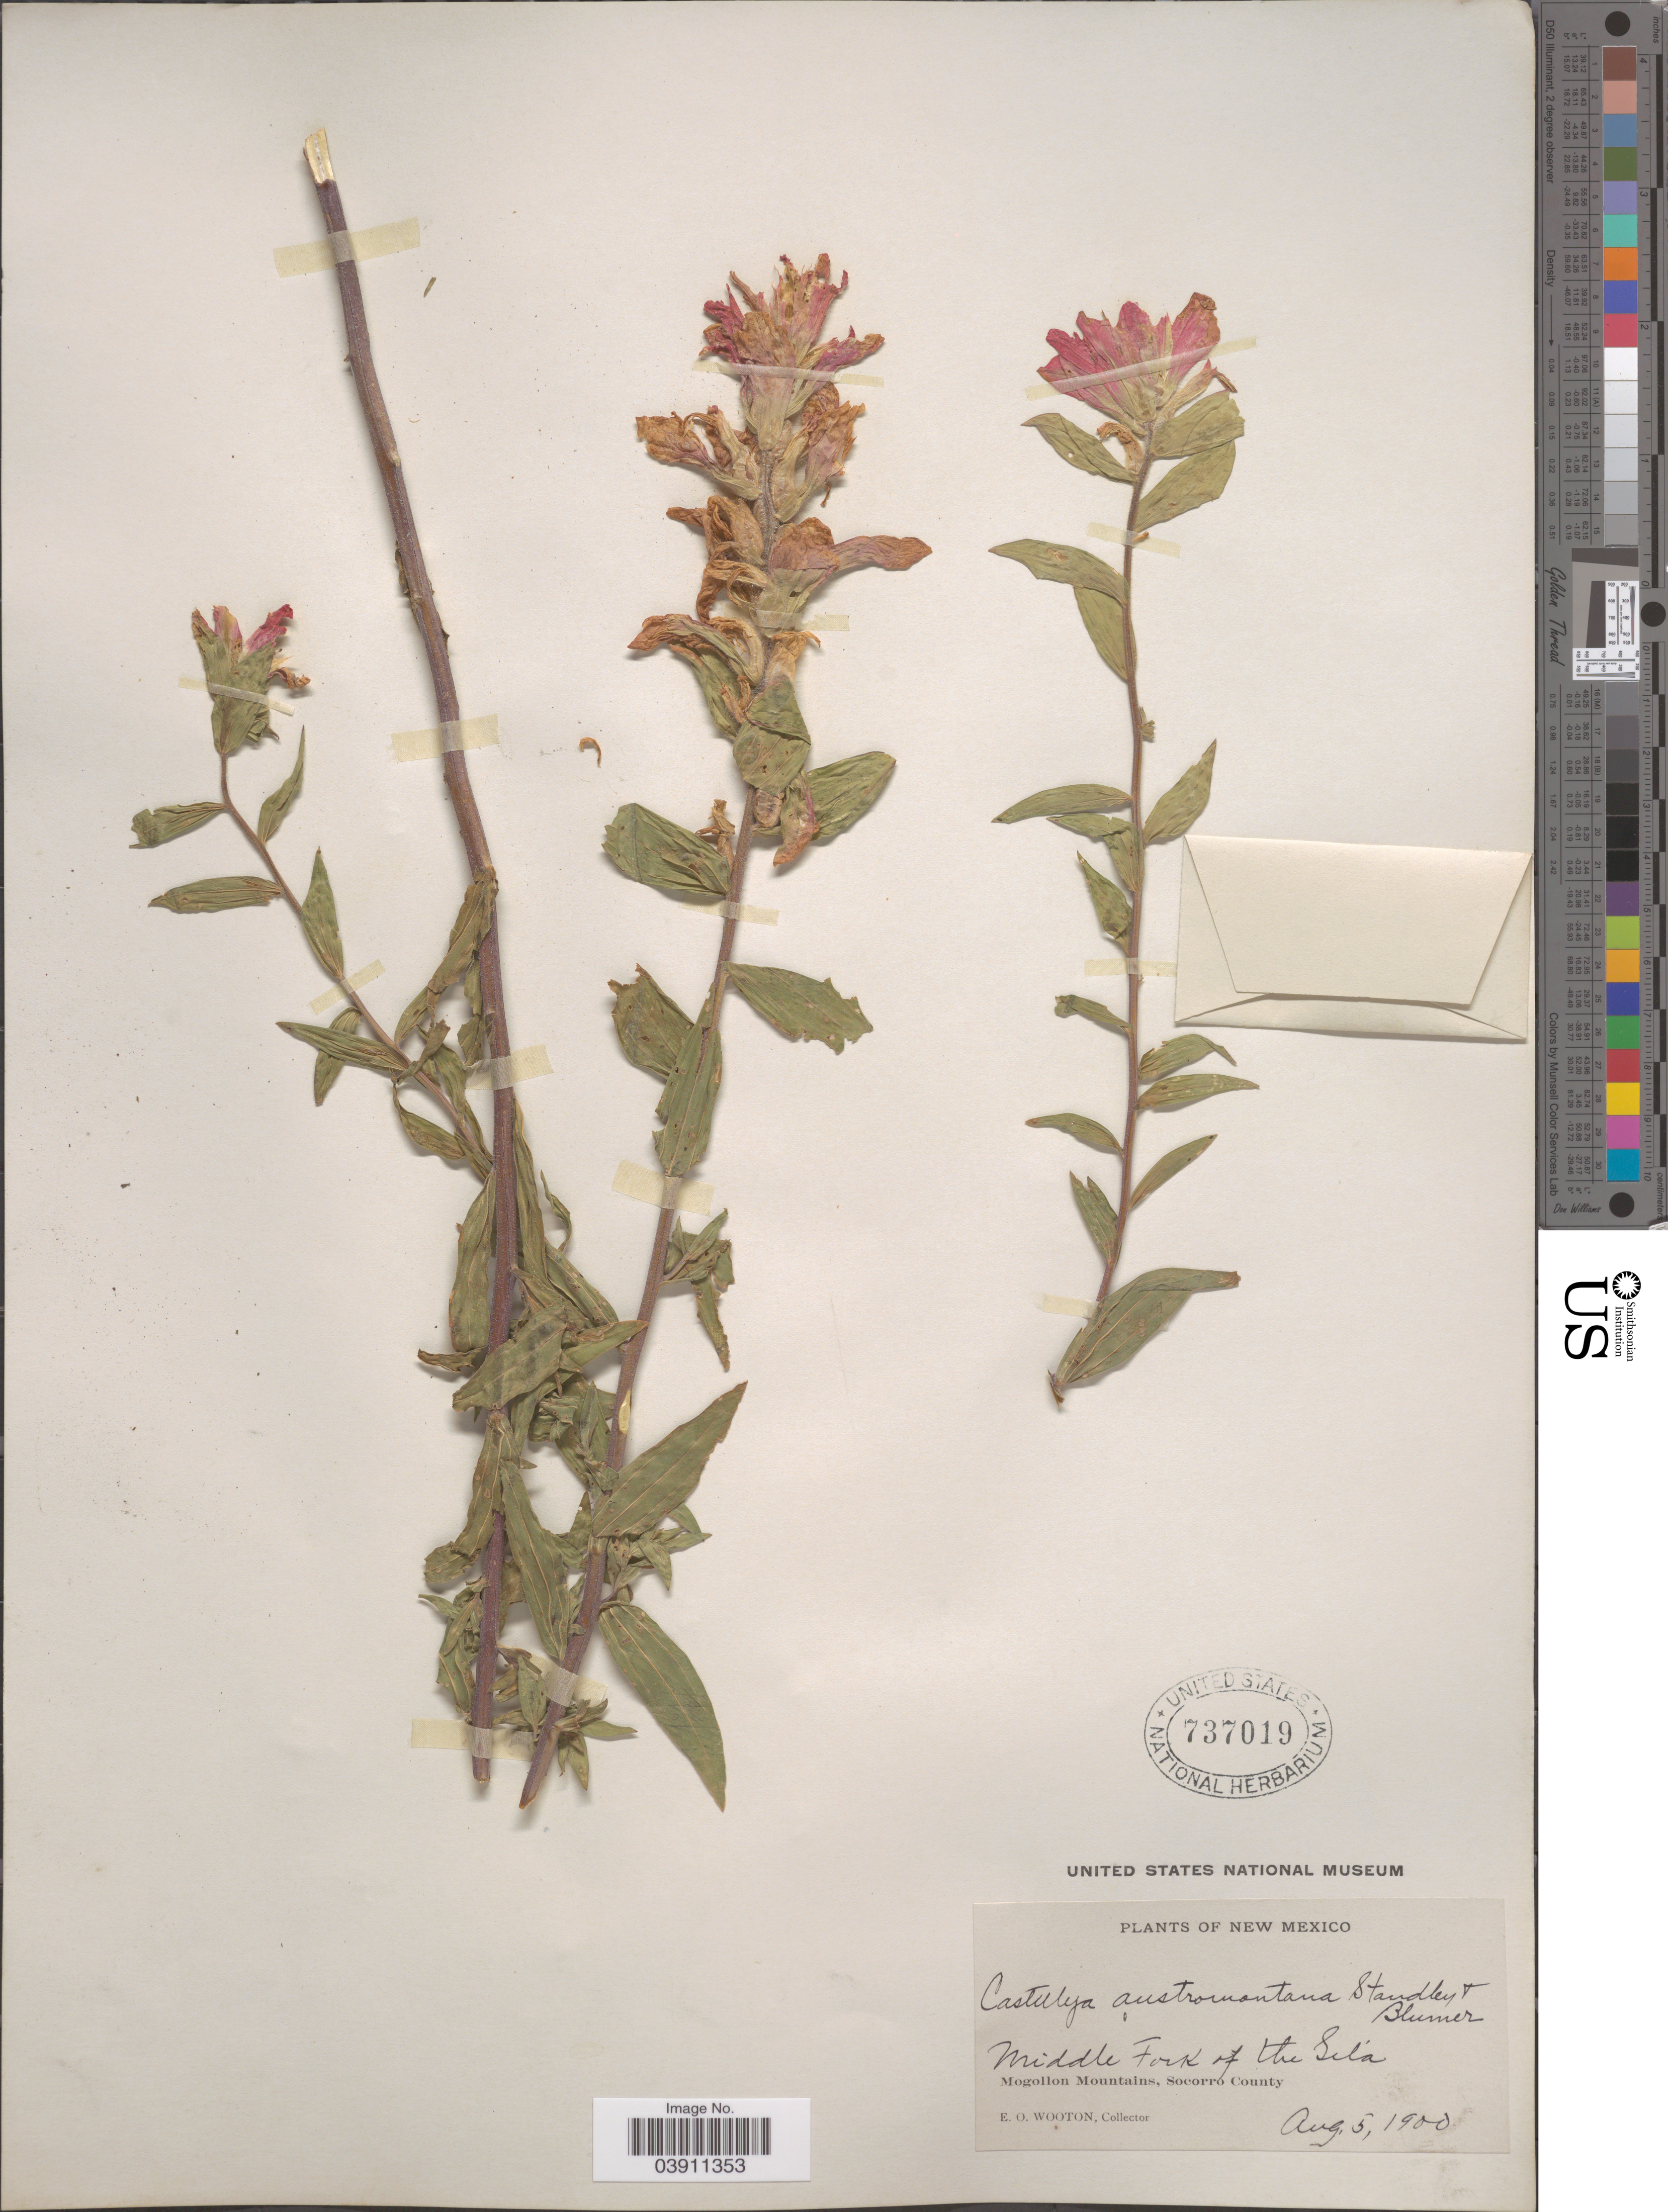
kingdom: Plantae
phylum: Tracheophyta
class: Magnoliopsida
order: Lamiales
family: Orobanchaceae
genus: Castilleja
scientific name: Castilleja austromontana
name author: Standl. & Blumer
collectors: E. O. Wooton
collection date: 1900-08-05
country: United States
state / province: New Mexico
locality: Middle Fork of the Gila.Mogollon Mountains, Socorro County.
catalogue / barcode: US 737019